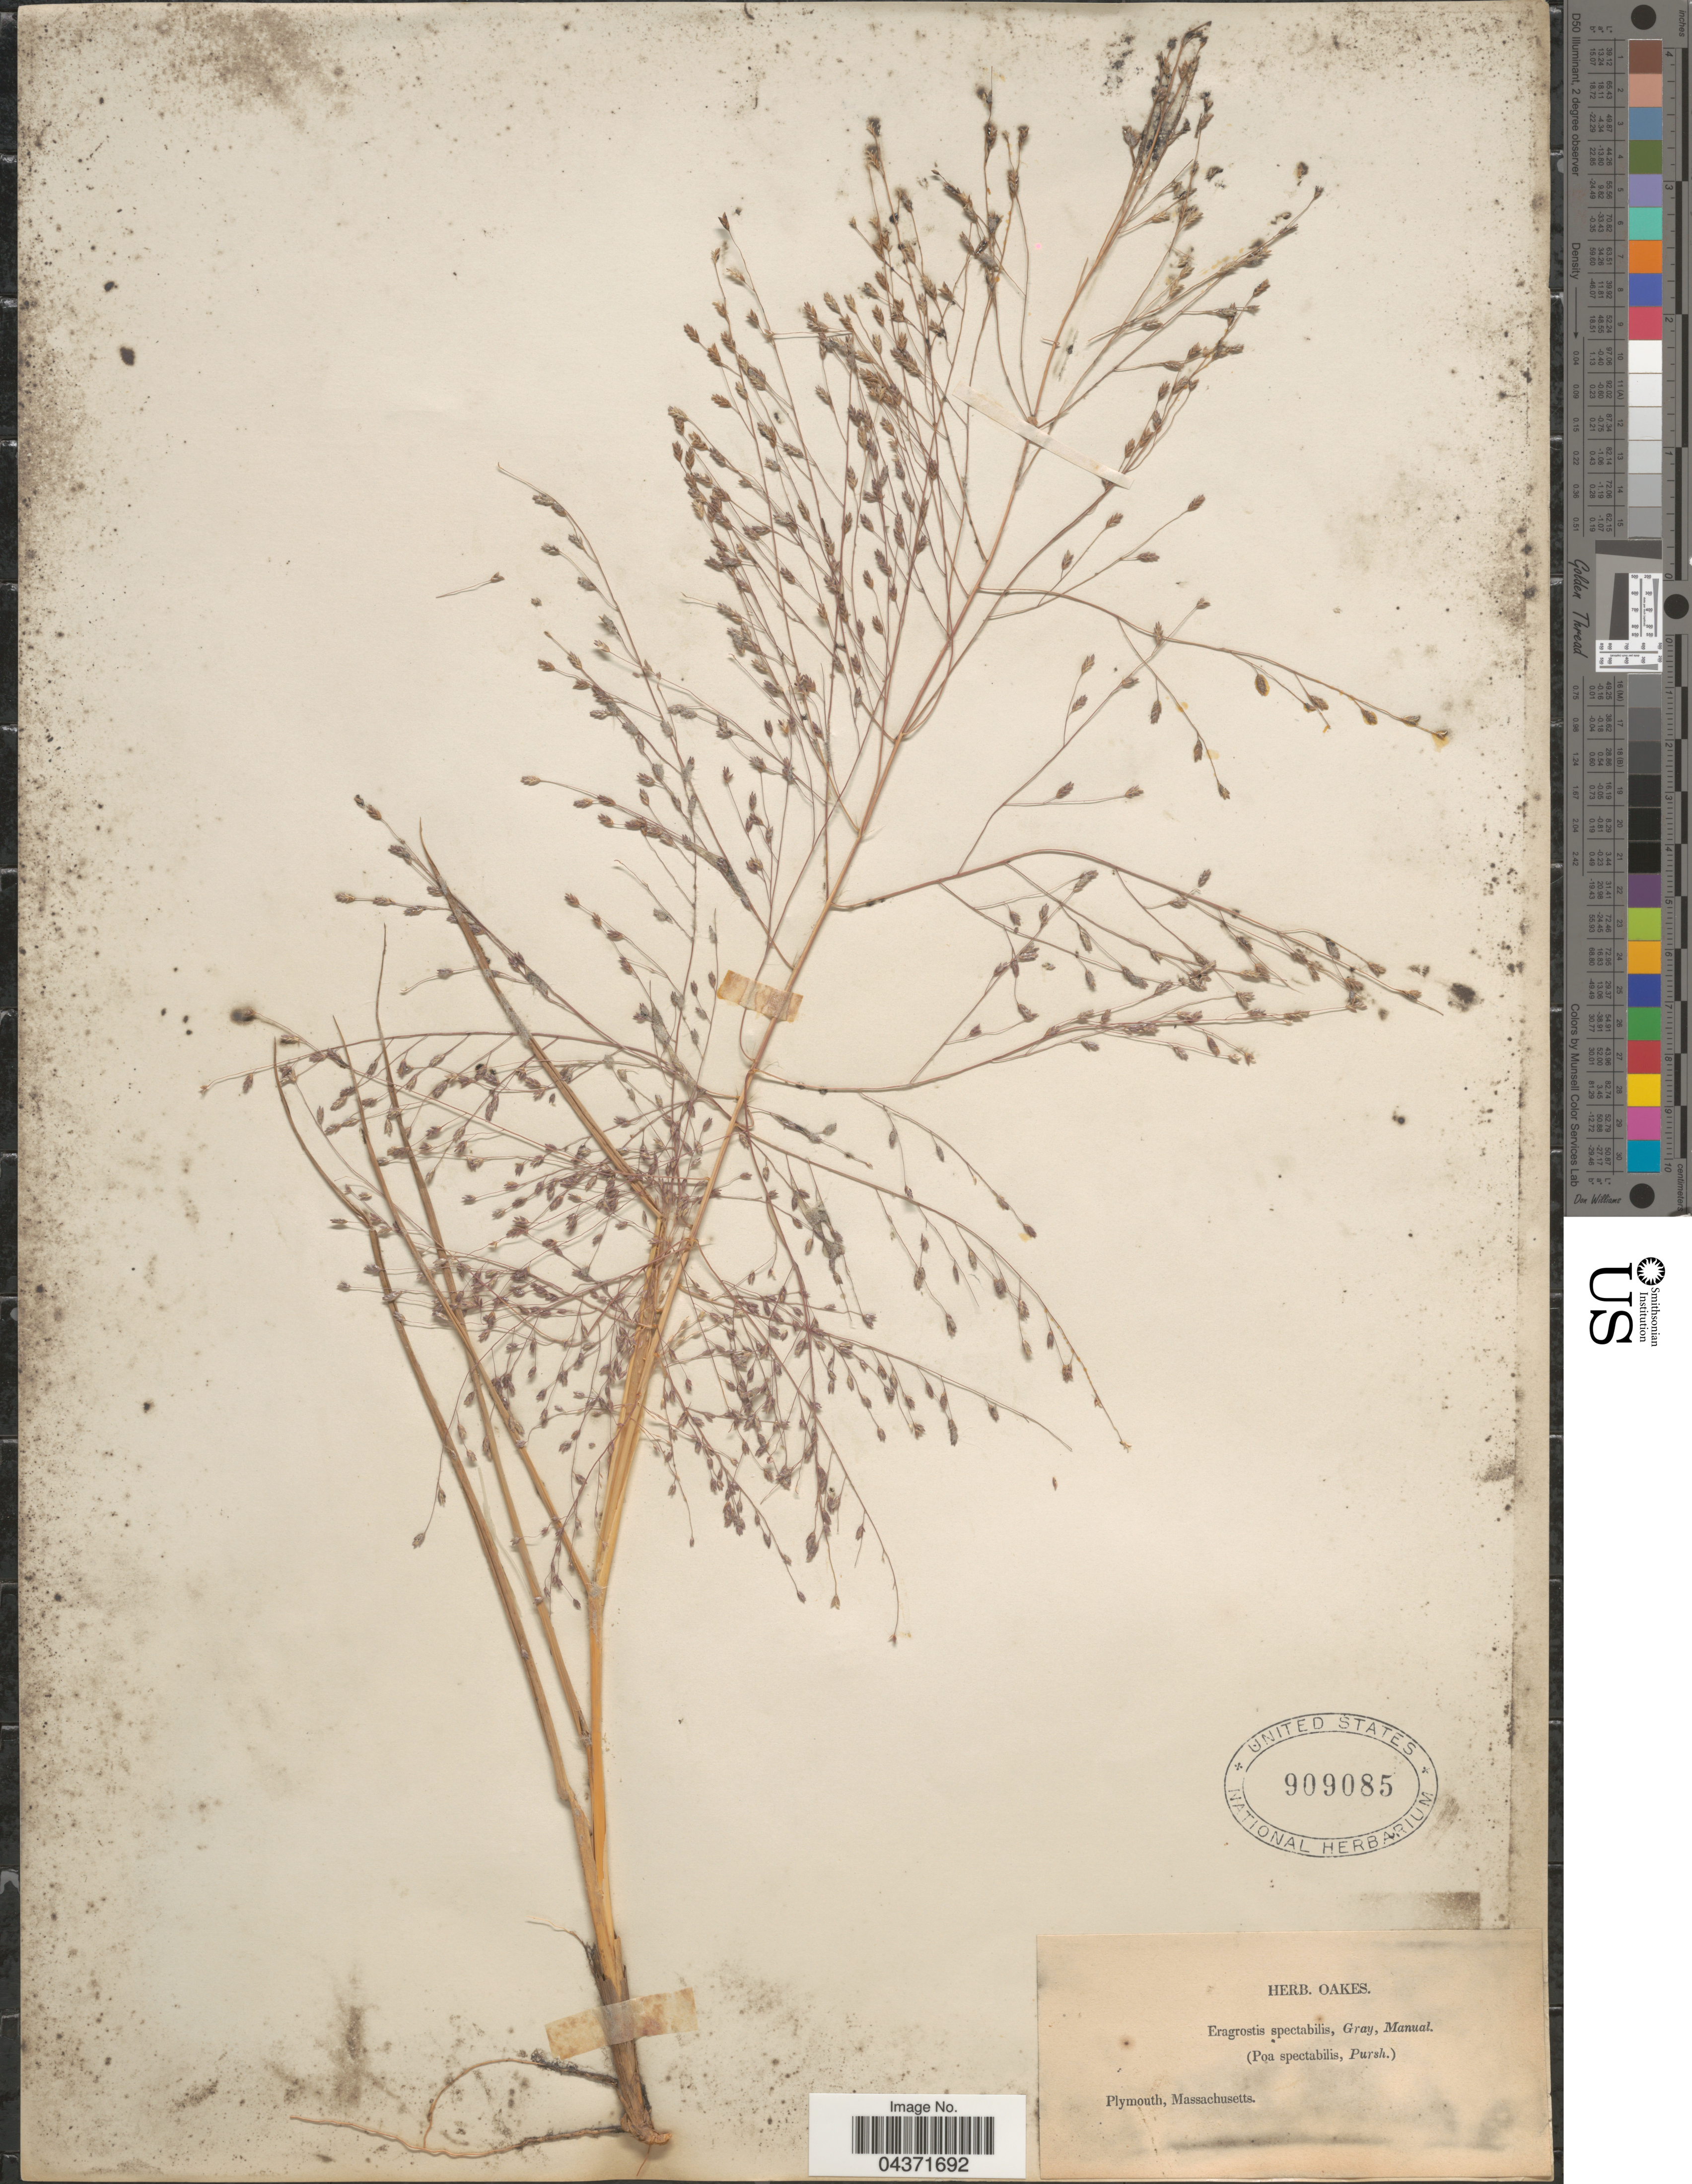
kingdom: Plantae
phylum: Tracheophyta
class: Liliopsida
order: Poales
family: Poaceae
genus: Eragrostis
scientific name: Eragrostis spectabilis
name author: (Pursh) Steud.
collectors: ex herb. Oakes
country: United States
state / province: Massachusetts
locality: Plymouth.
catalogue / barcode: US 909085